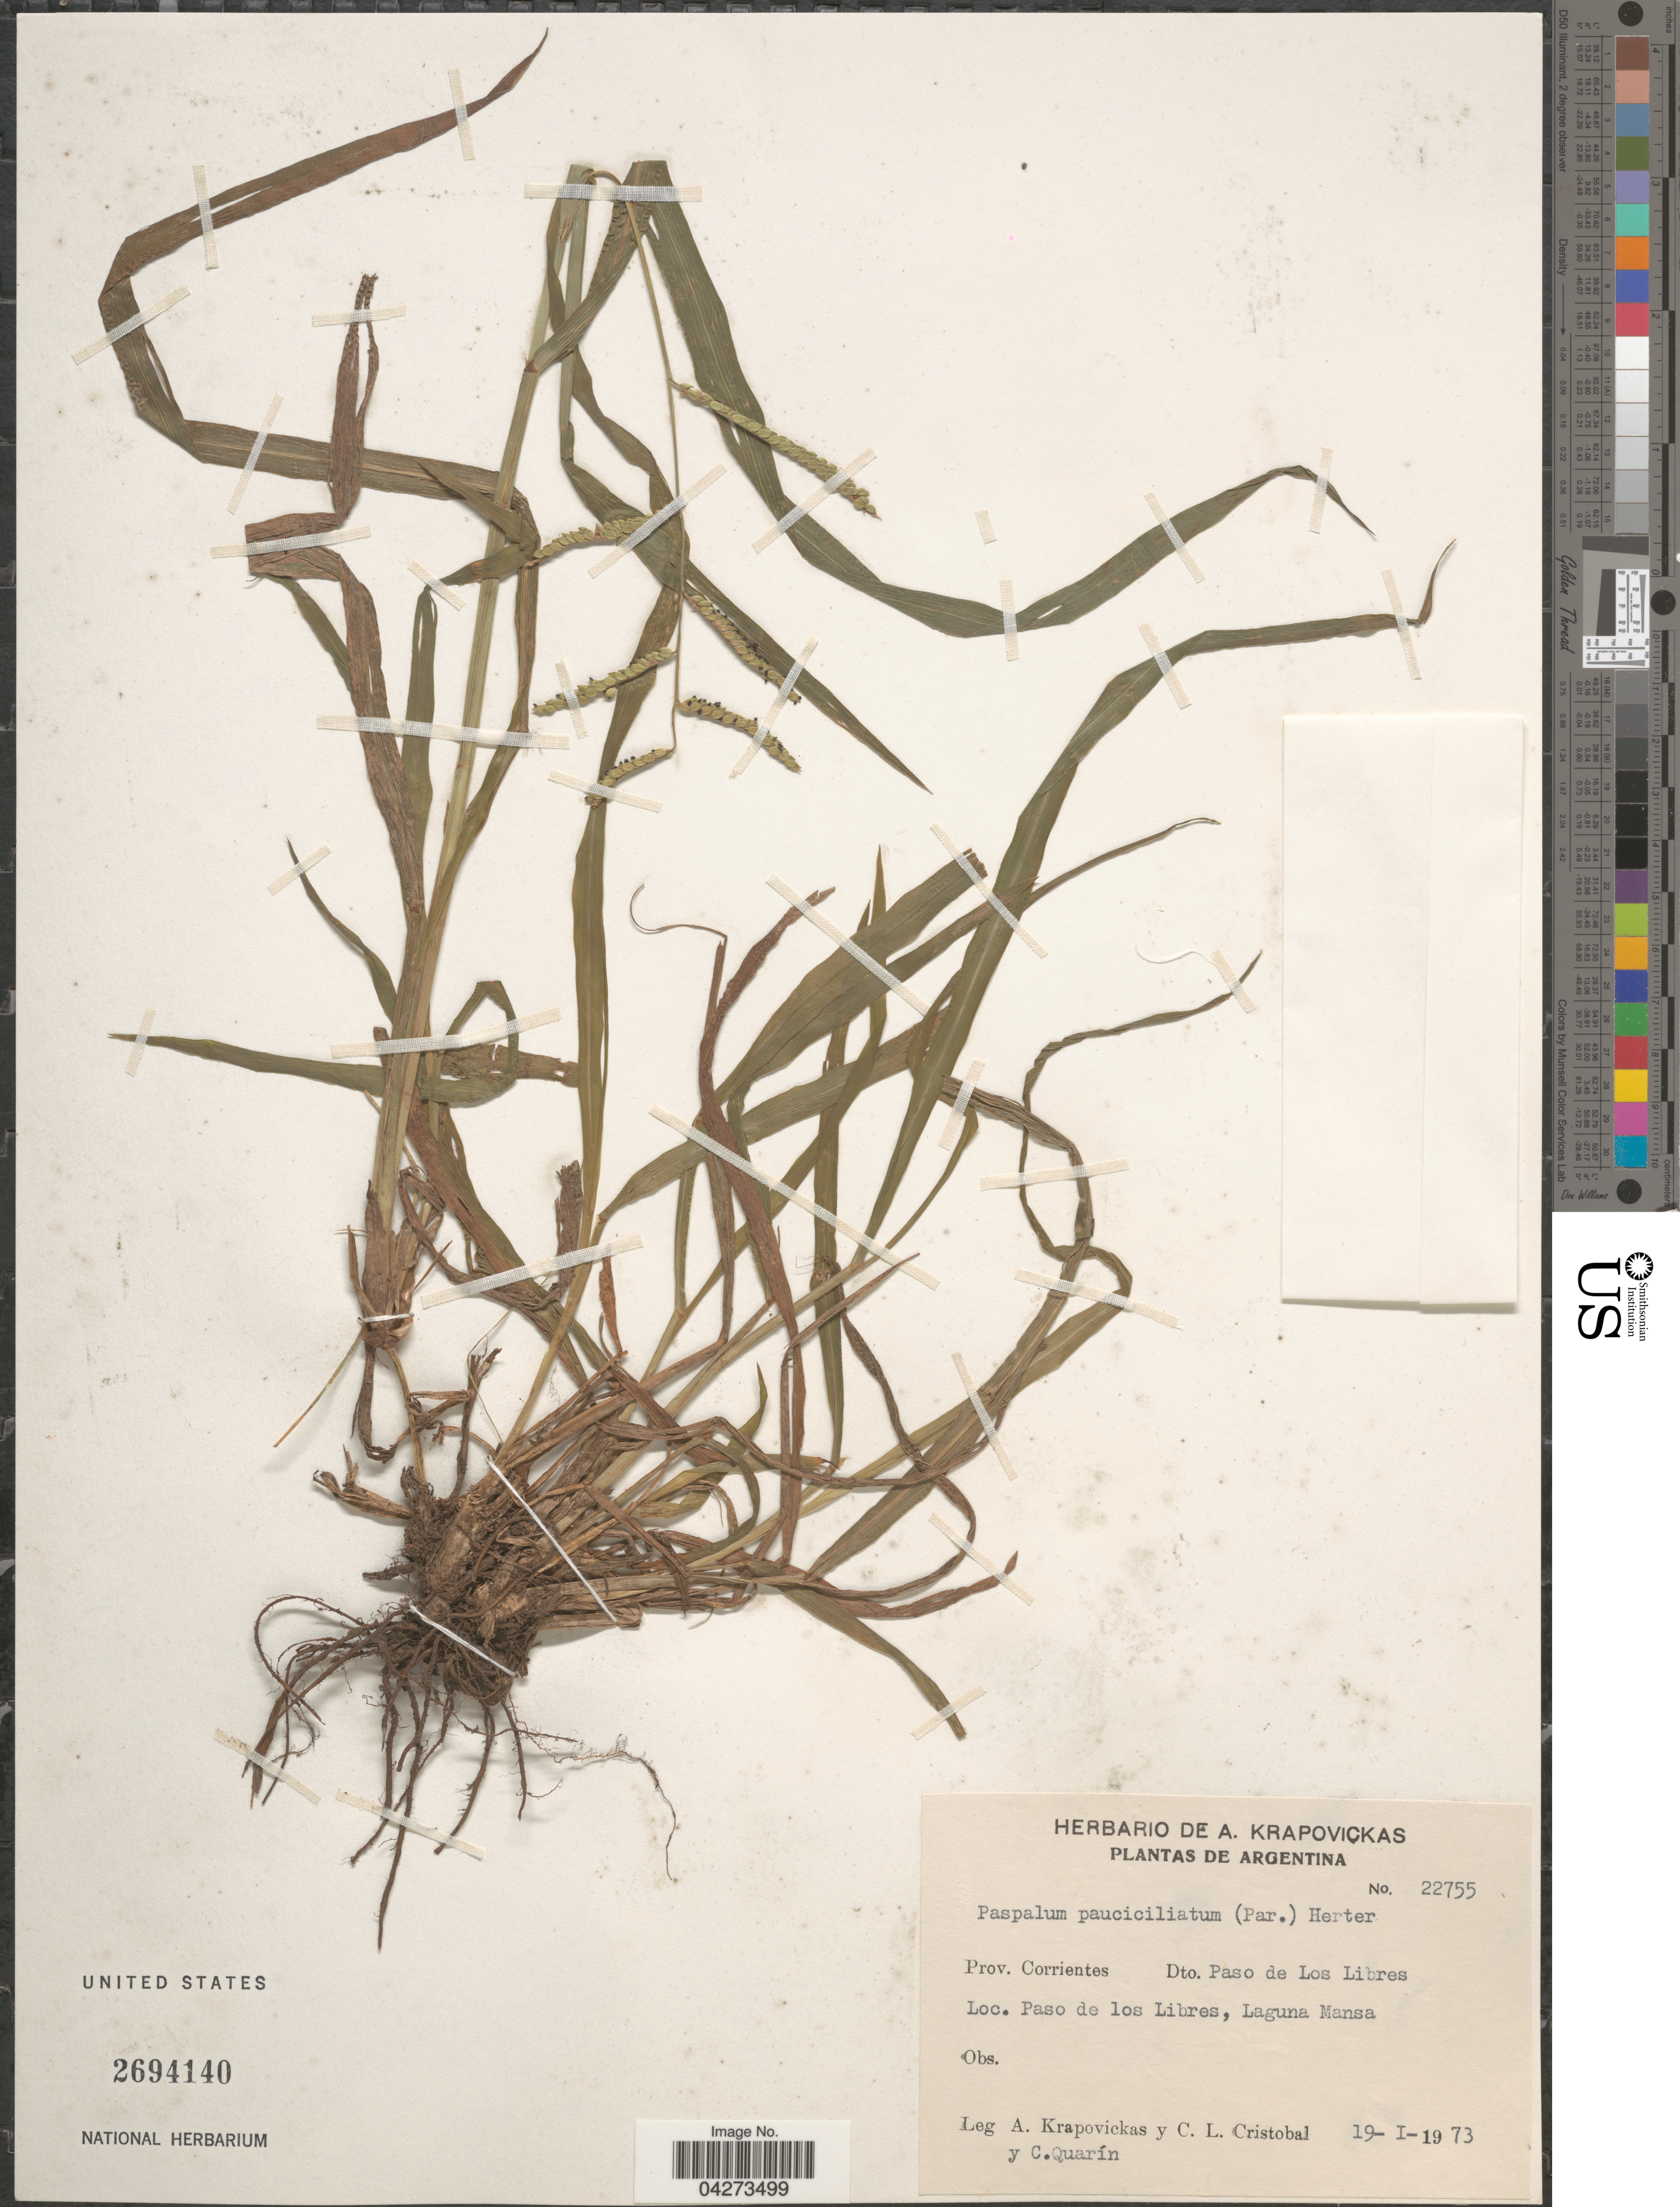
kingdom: Plantae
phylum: Tracheophyta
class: Liliopsida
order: Poales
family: Poaceae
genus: Paspalum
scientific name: Paspalum pauciciliatum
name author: (Parodi) Herter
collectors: A. Krapovickas, C. Cristobal & C. Quarín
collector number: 22755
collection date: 1973-01-19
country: Argentina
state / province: Corrientes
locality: Dto. Paso de Los Libres. Paso de los Libres, Laguna Mansa.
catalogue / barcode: US 2694140